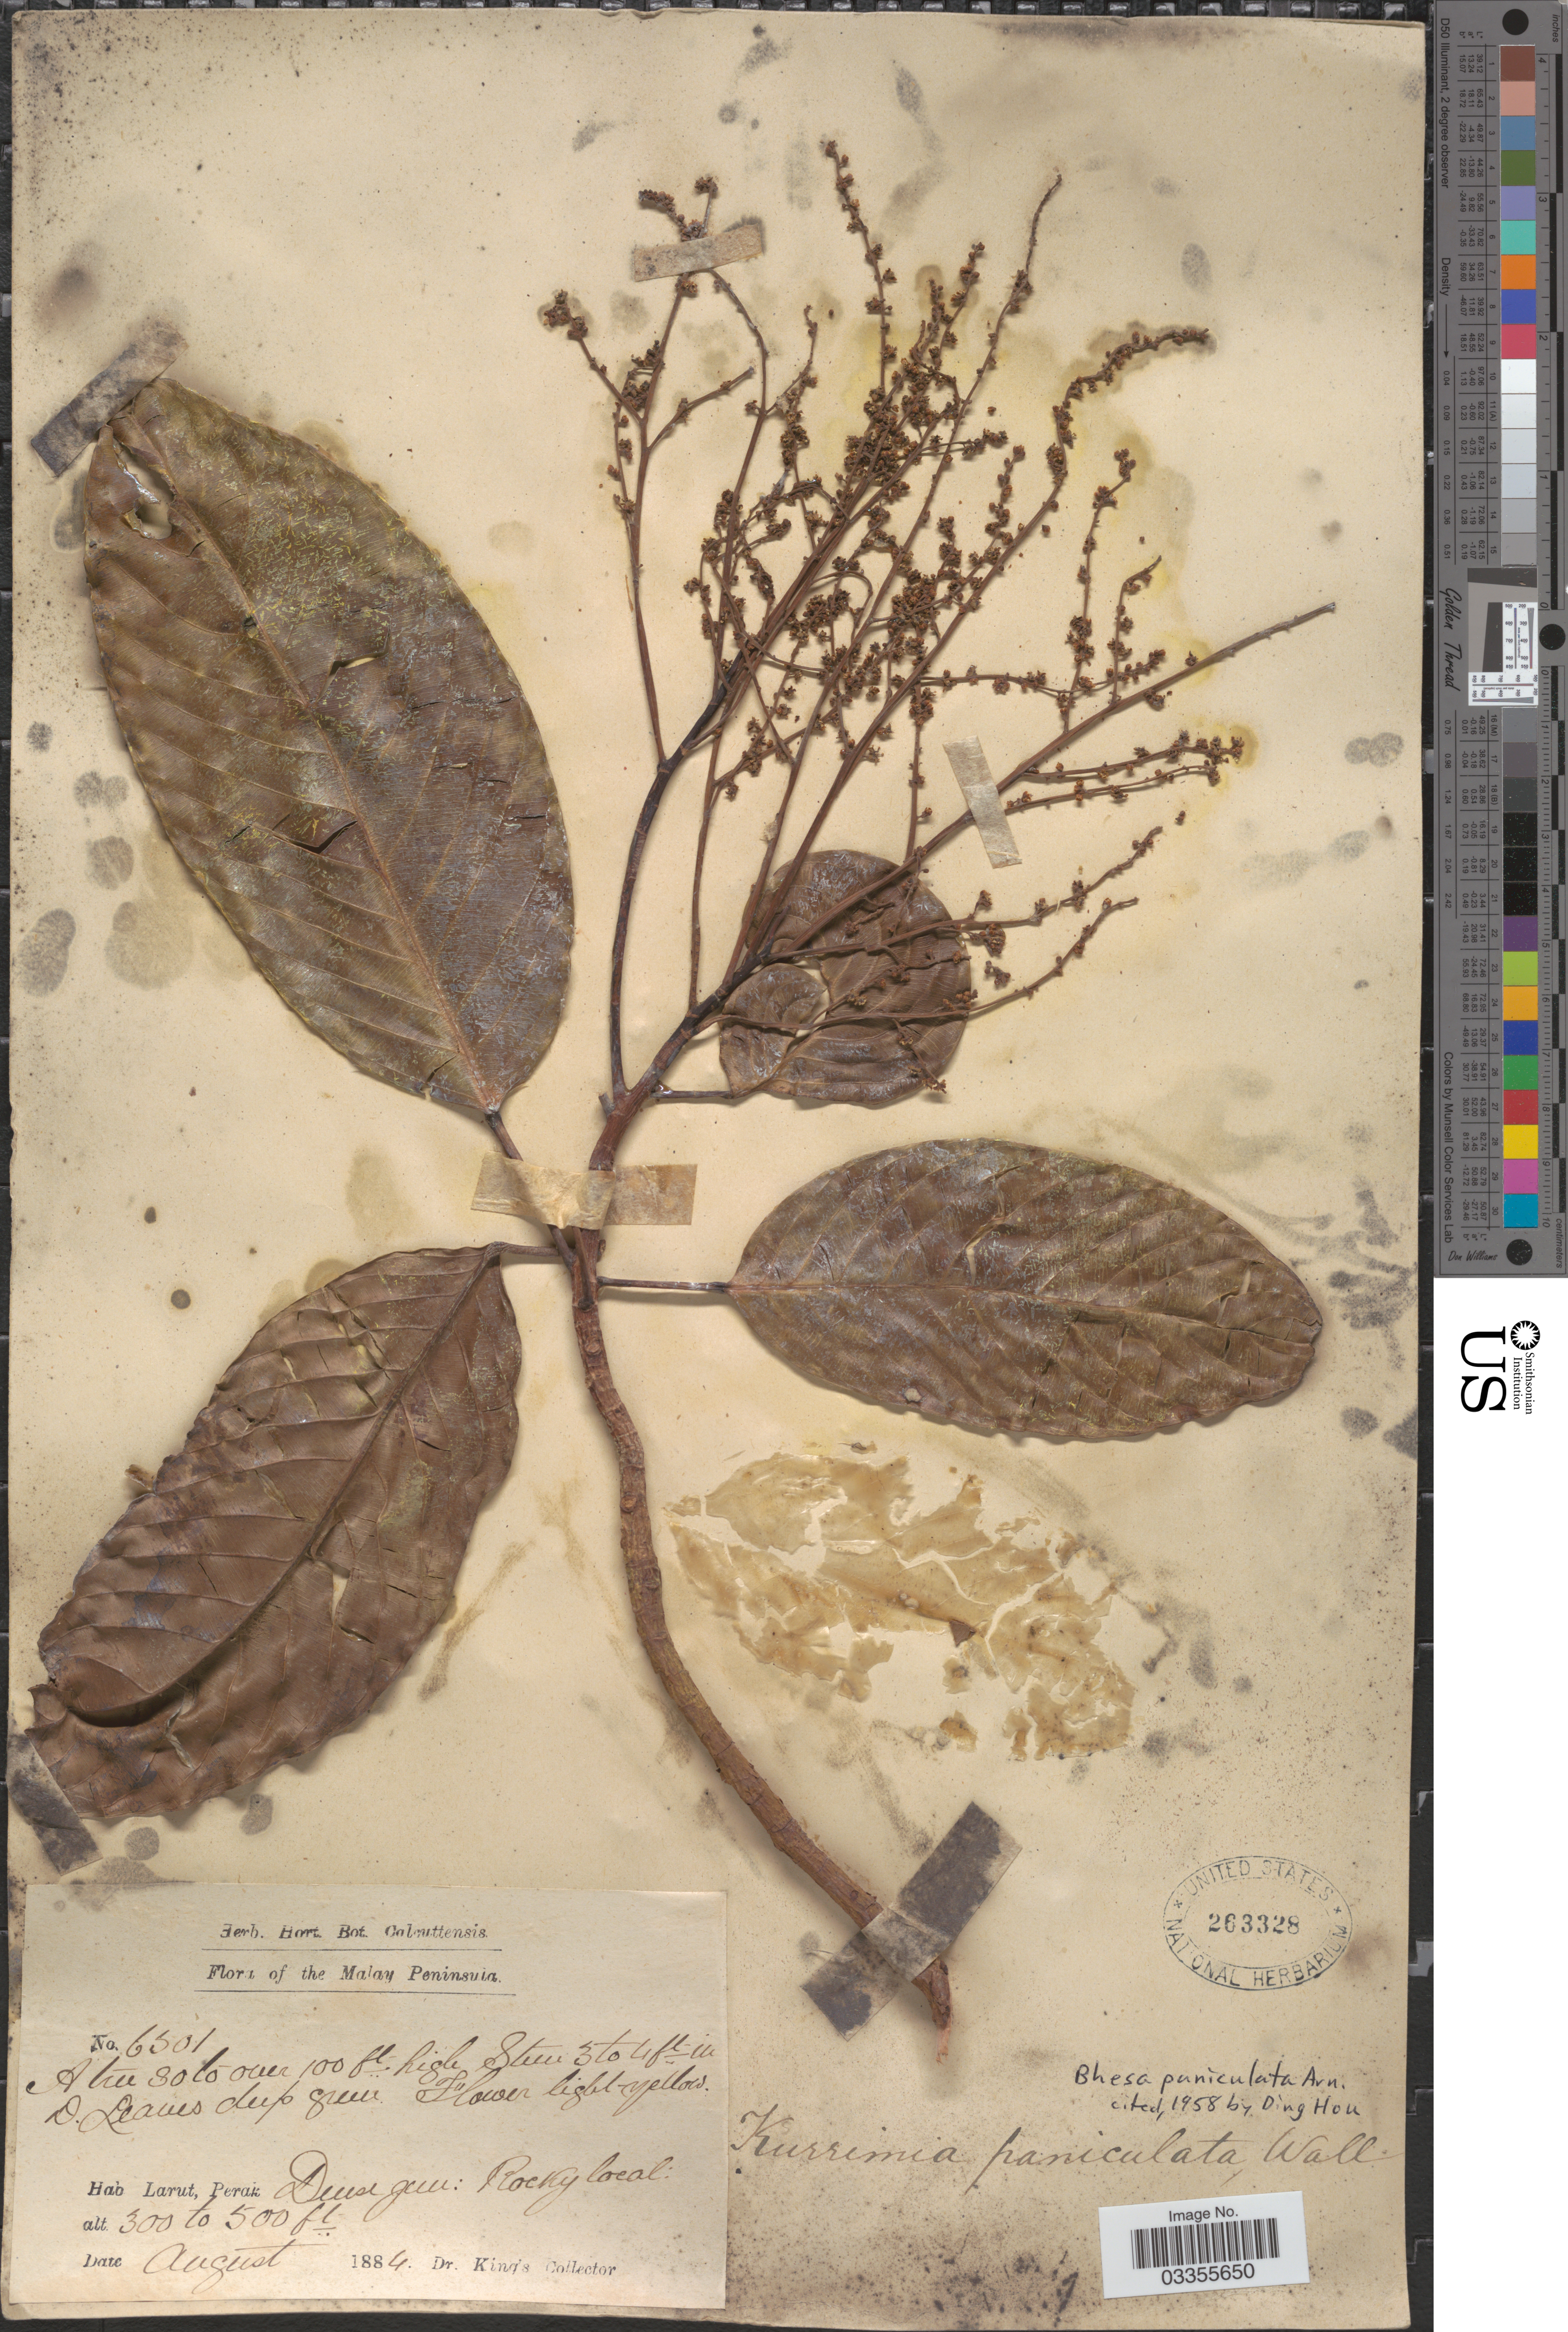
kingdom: Plantae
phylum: Tracheophyta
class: Magnoliopsida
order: Malpighiales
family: Centroplacaceae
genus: Bhesa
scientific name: Bhesa paniculata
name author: (Wall.) Arn.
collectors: Dr. King's collector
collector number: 6501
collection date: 1884-08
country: Malaysia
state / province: Perak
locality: The Malay Peninsula. Larut. Dense jun: Rocky local.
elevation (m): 91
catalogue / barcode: US 263328